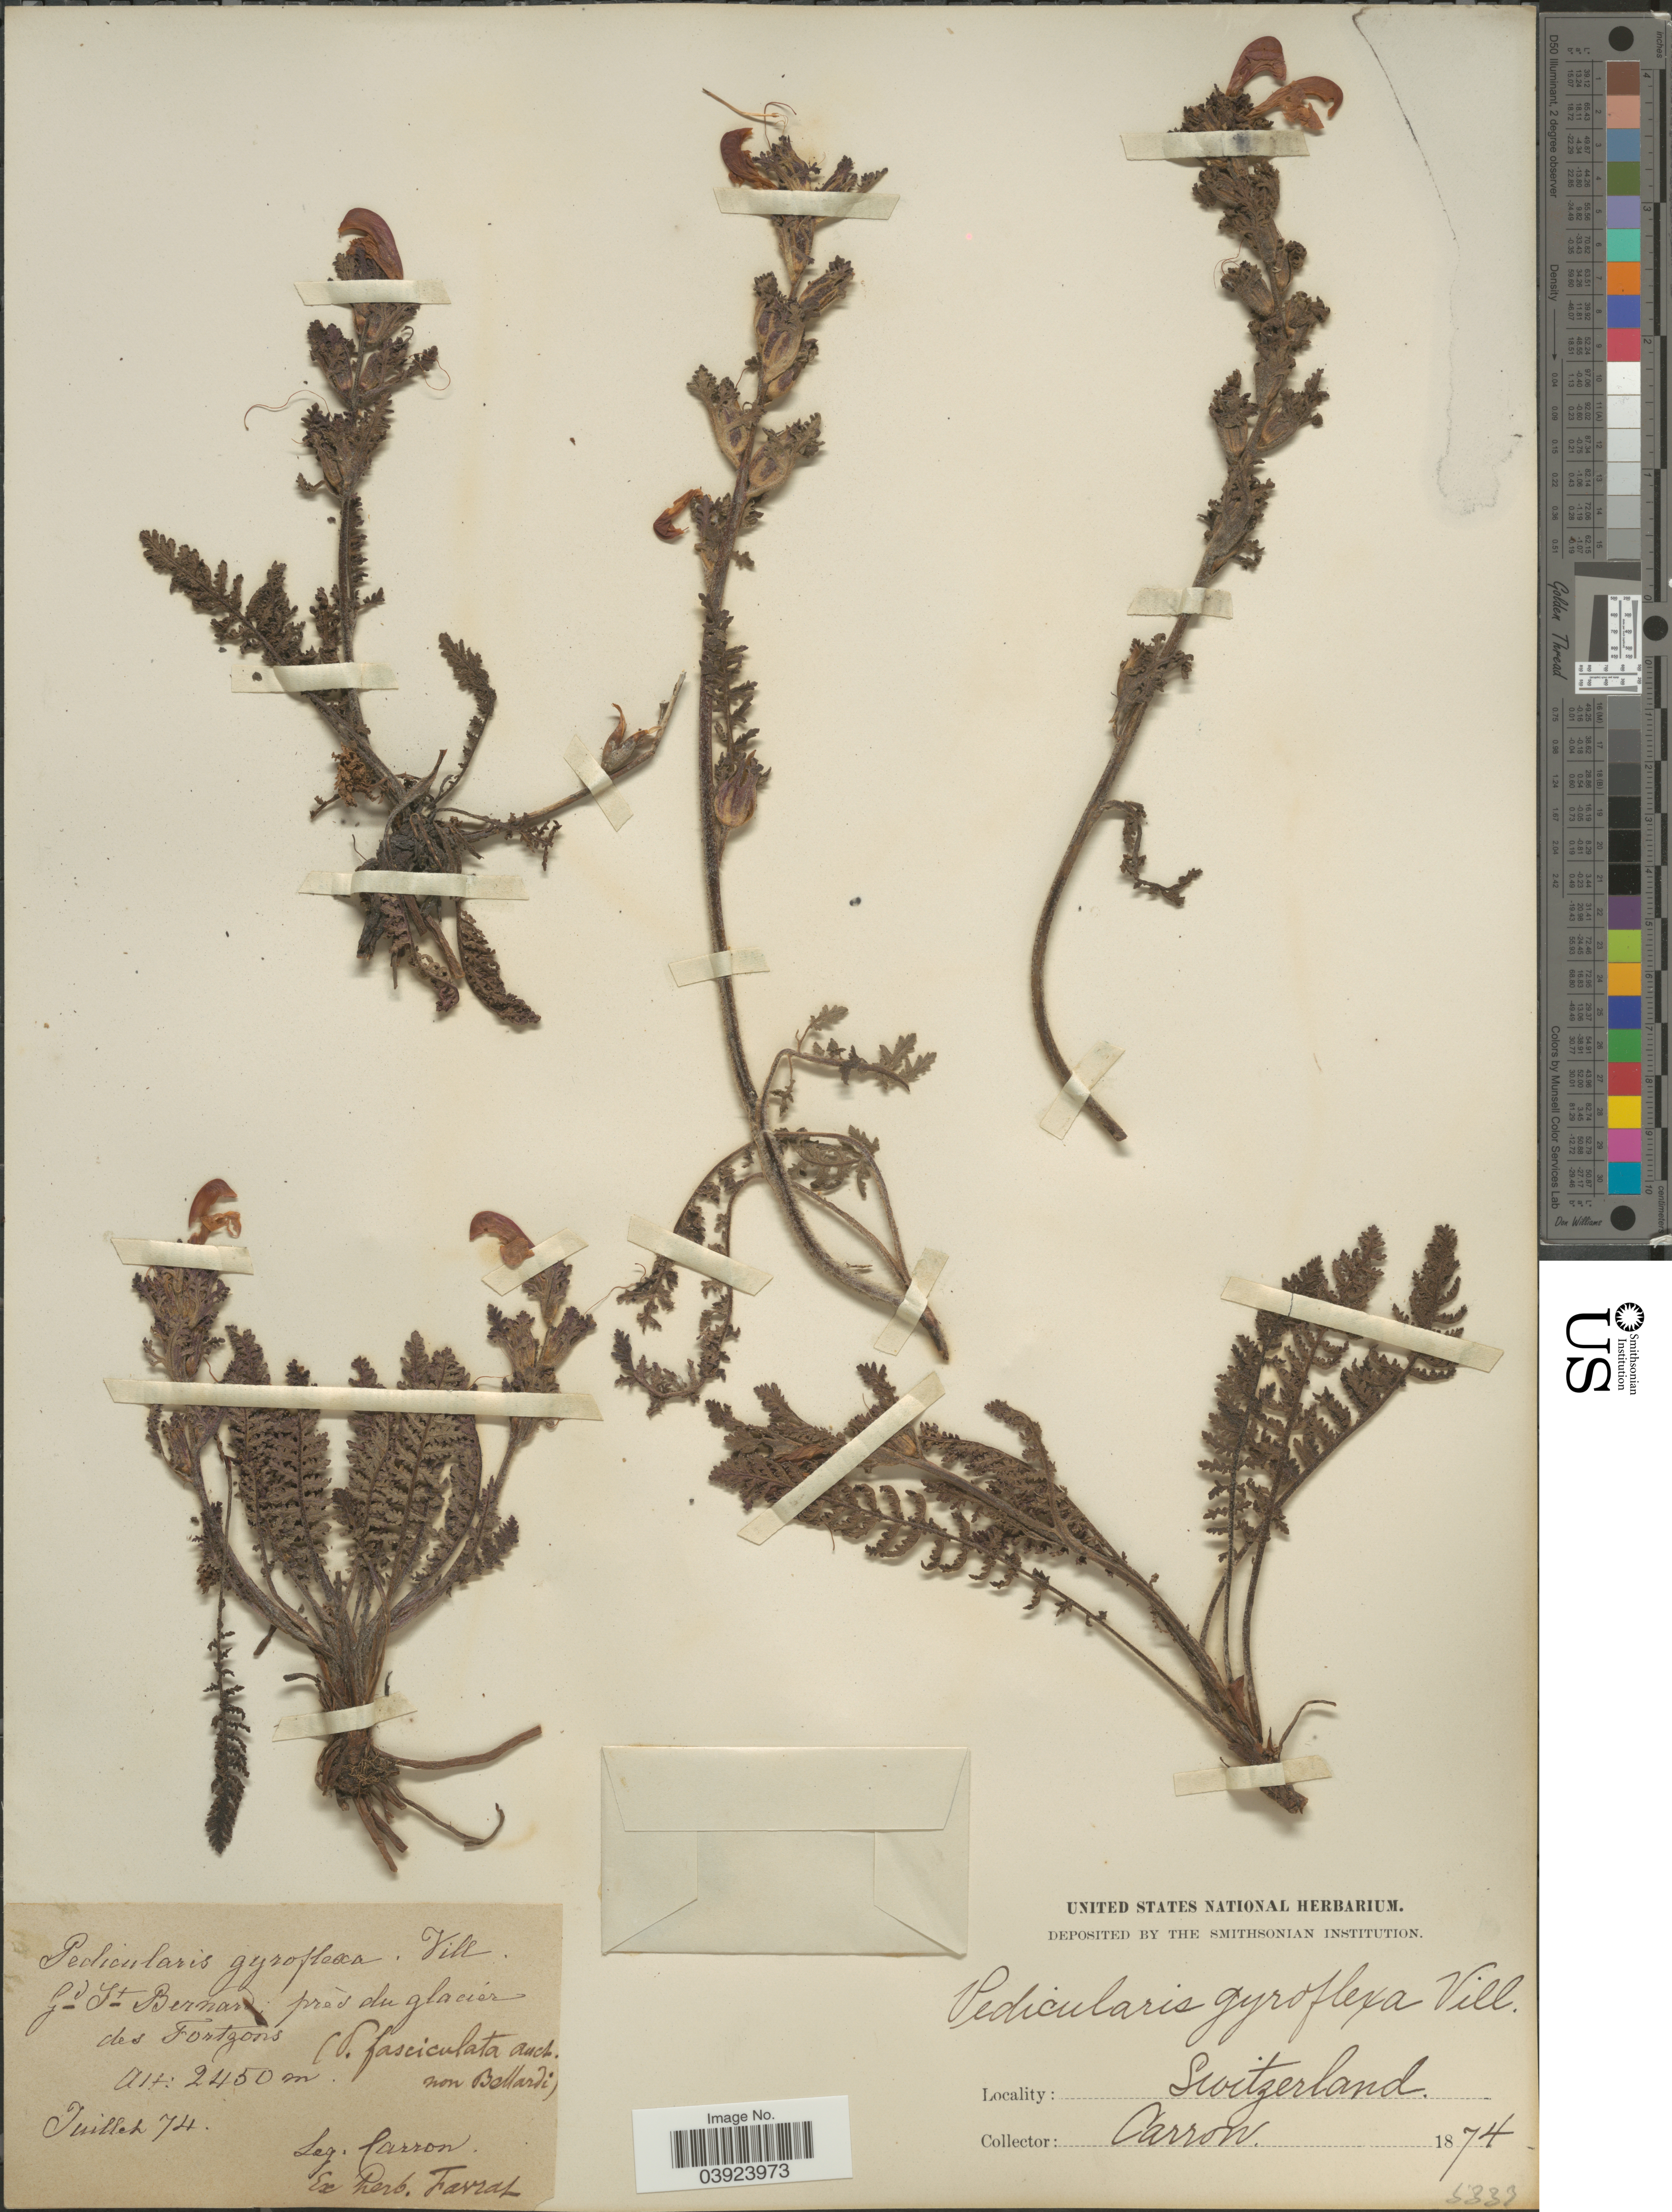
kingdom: Plantae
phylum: Tracheophyta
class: Magnoliopsida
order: Lamiales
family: Orobanchaceae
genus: Pedicularis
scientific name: Pedicularis gyroflexa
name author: Vill.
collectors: Carron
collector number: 5333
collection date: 1874-07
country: Switzerland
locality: Gd. St. Bernard: près du glacier des Fortzons.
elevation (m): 2450